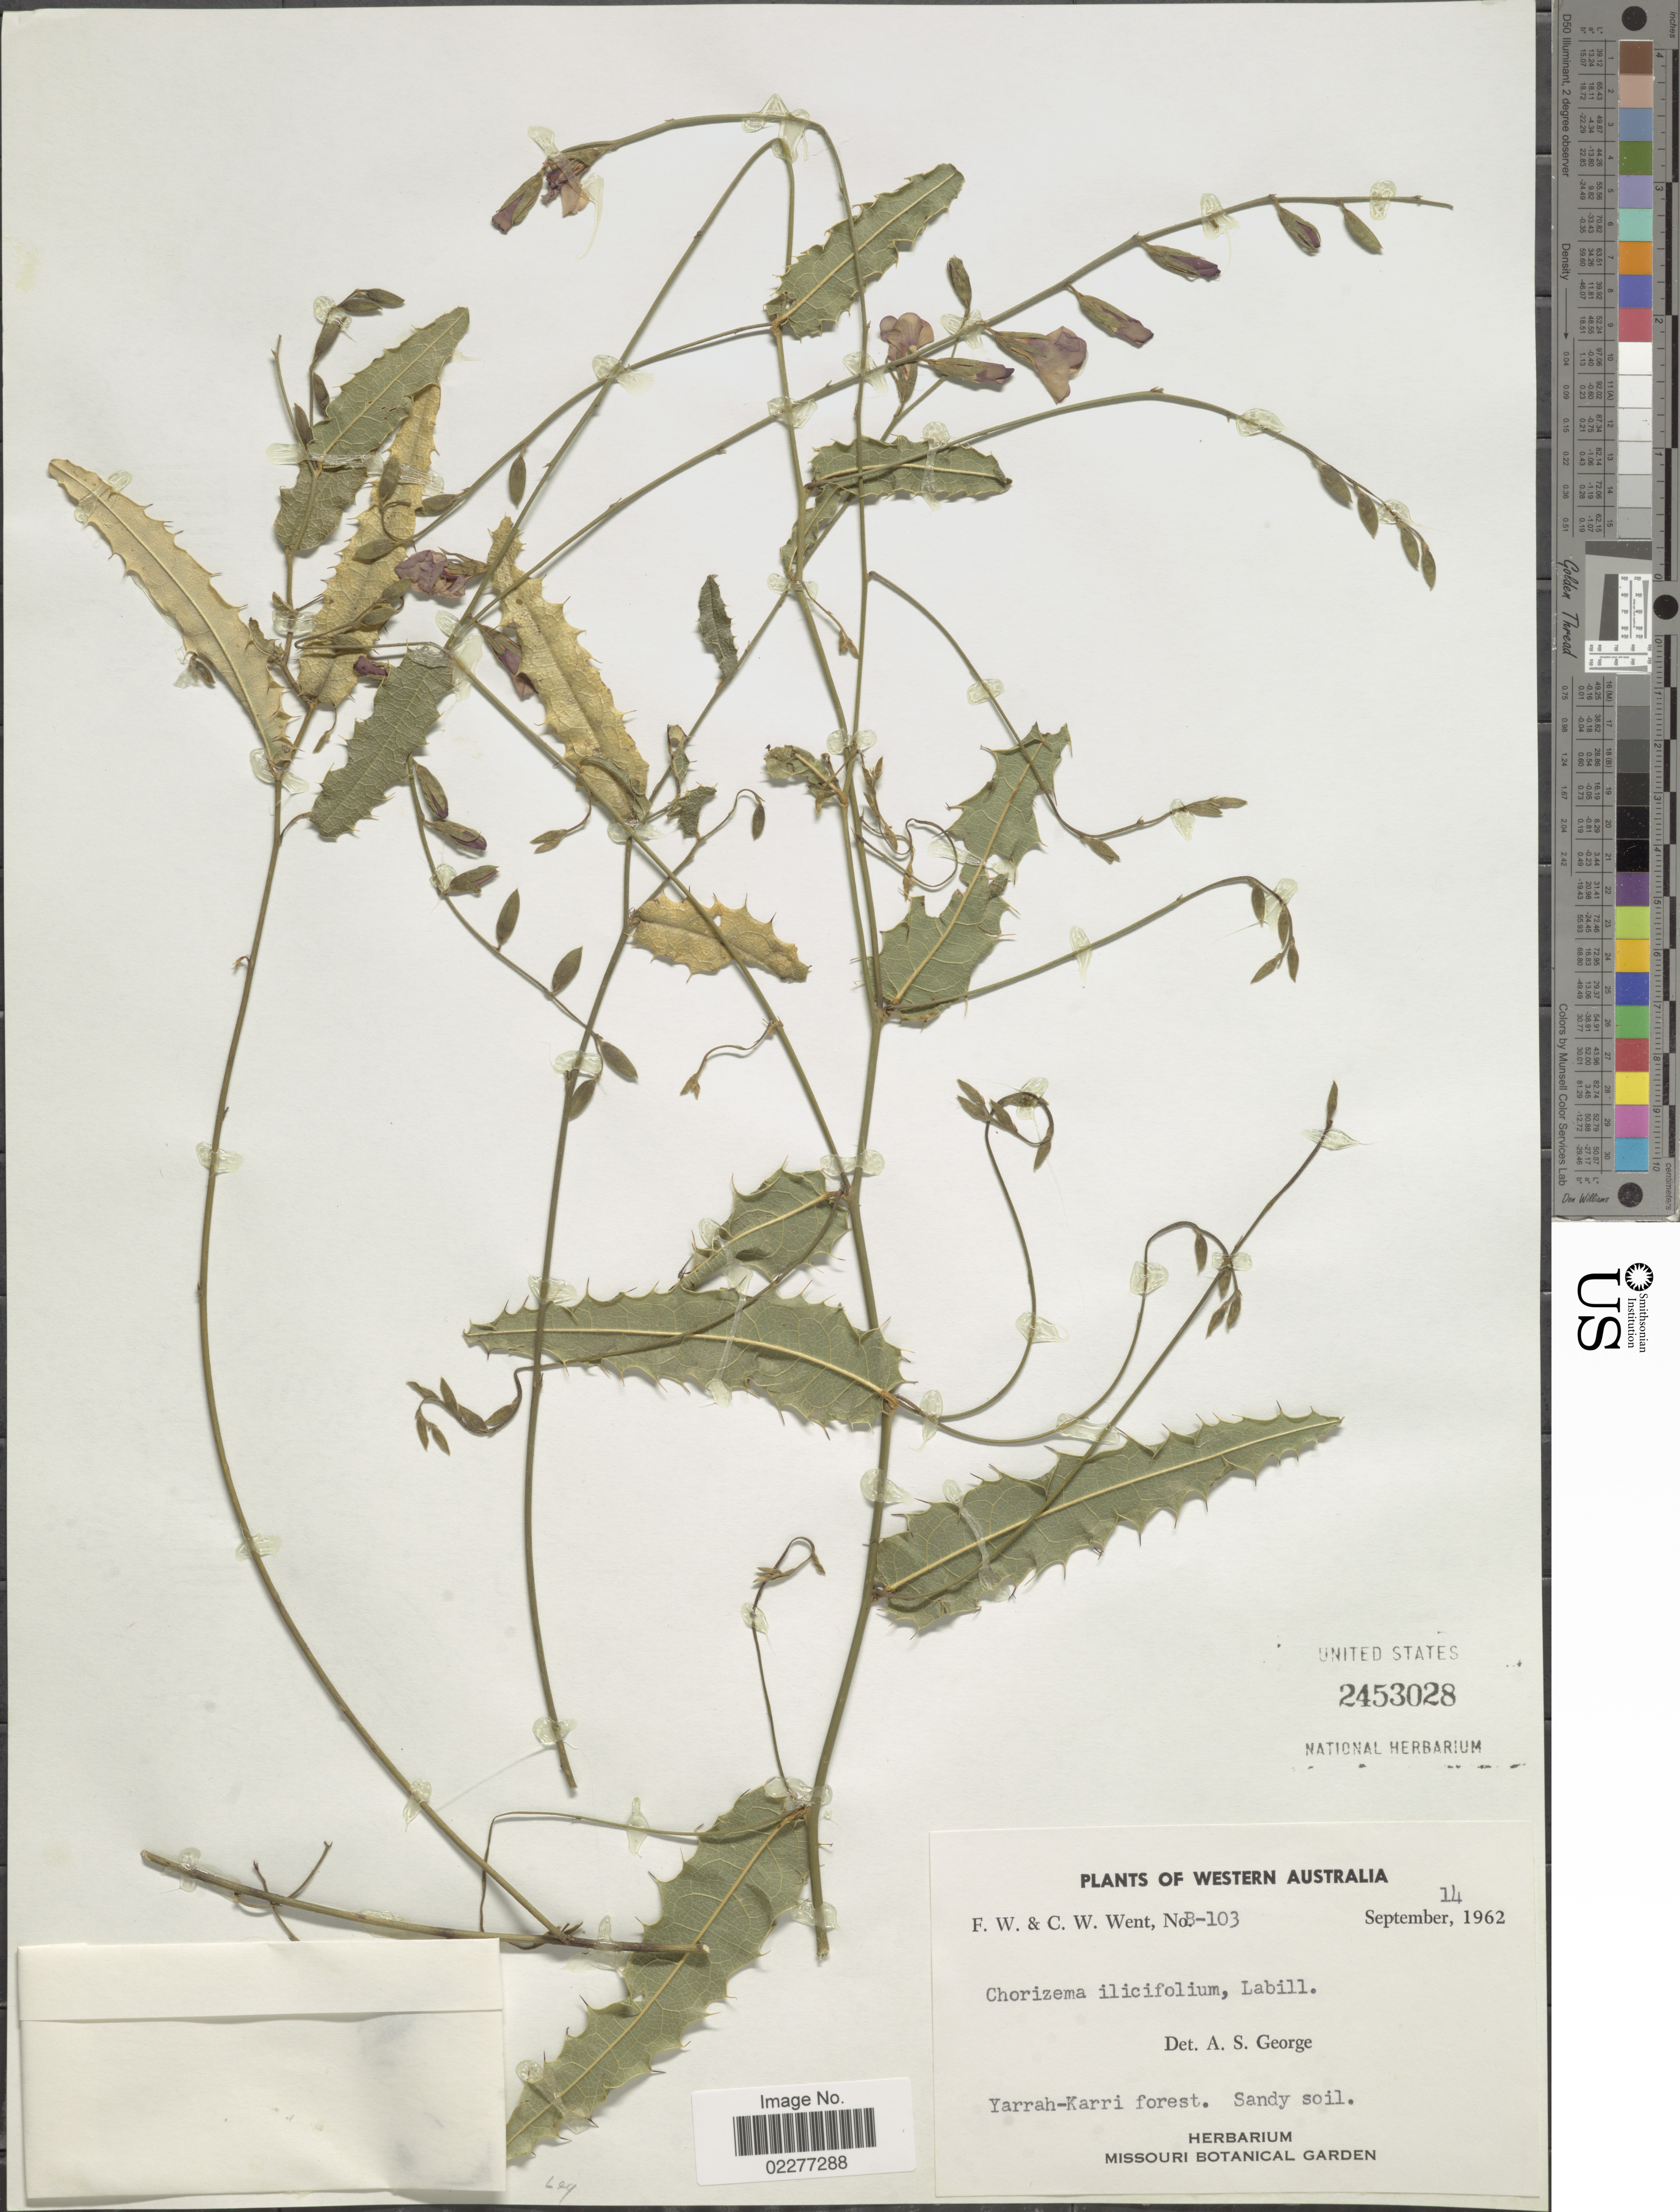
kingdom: Plantae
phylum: Tracheophyta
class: Magnoliopsida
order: Fabales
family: Fabaceae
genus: Chorizema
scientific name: Chorizema ilicifolium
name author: Labill.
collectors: F. W. Went & C. W. Went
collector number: B-103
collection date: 1962-09-14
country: Australia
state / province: Western Australia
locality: Yarrah-Karri forest. Sandy soil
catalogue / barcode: US 2453028